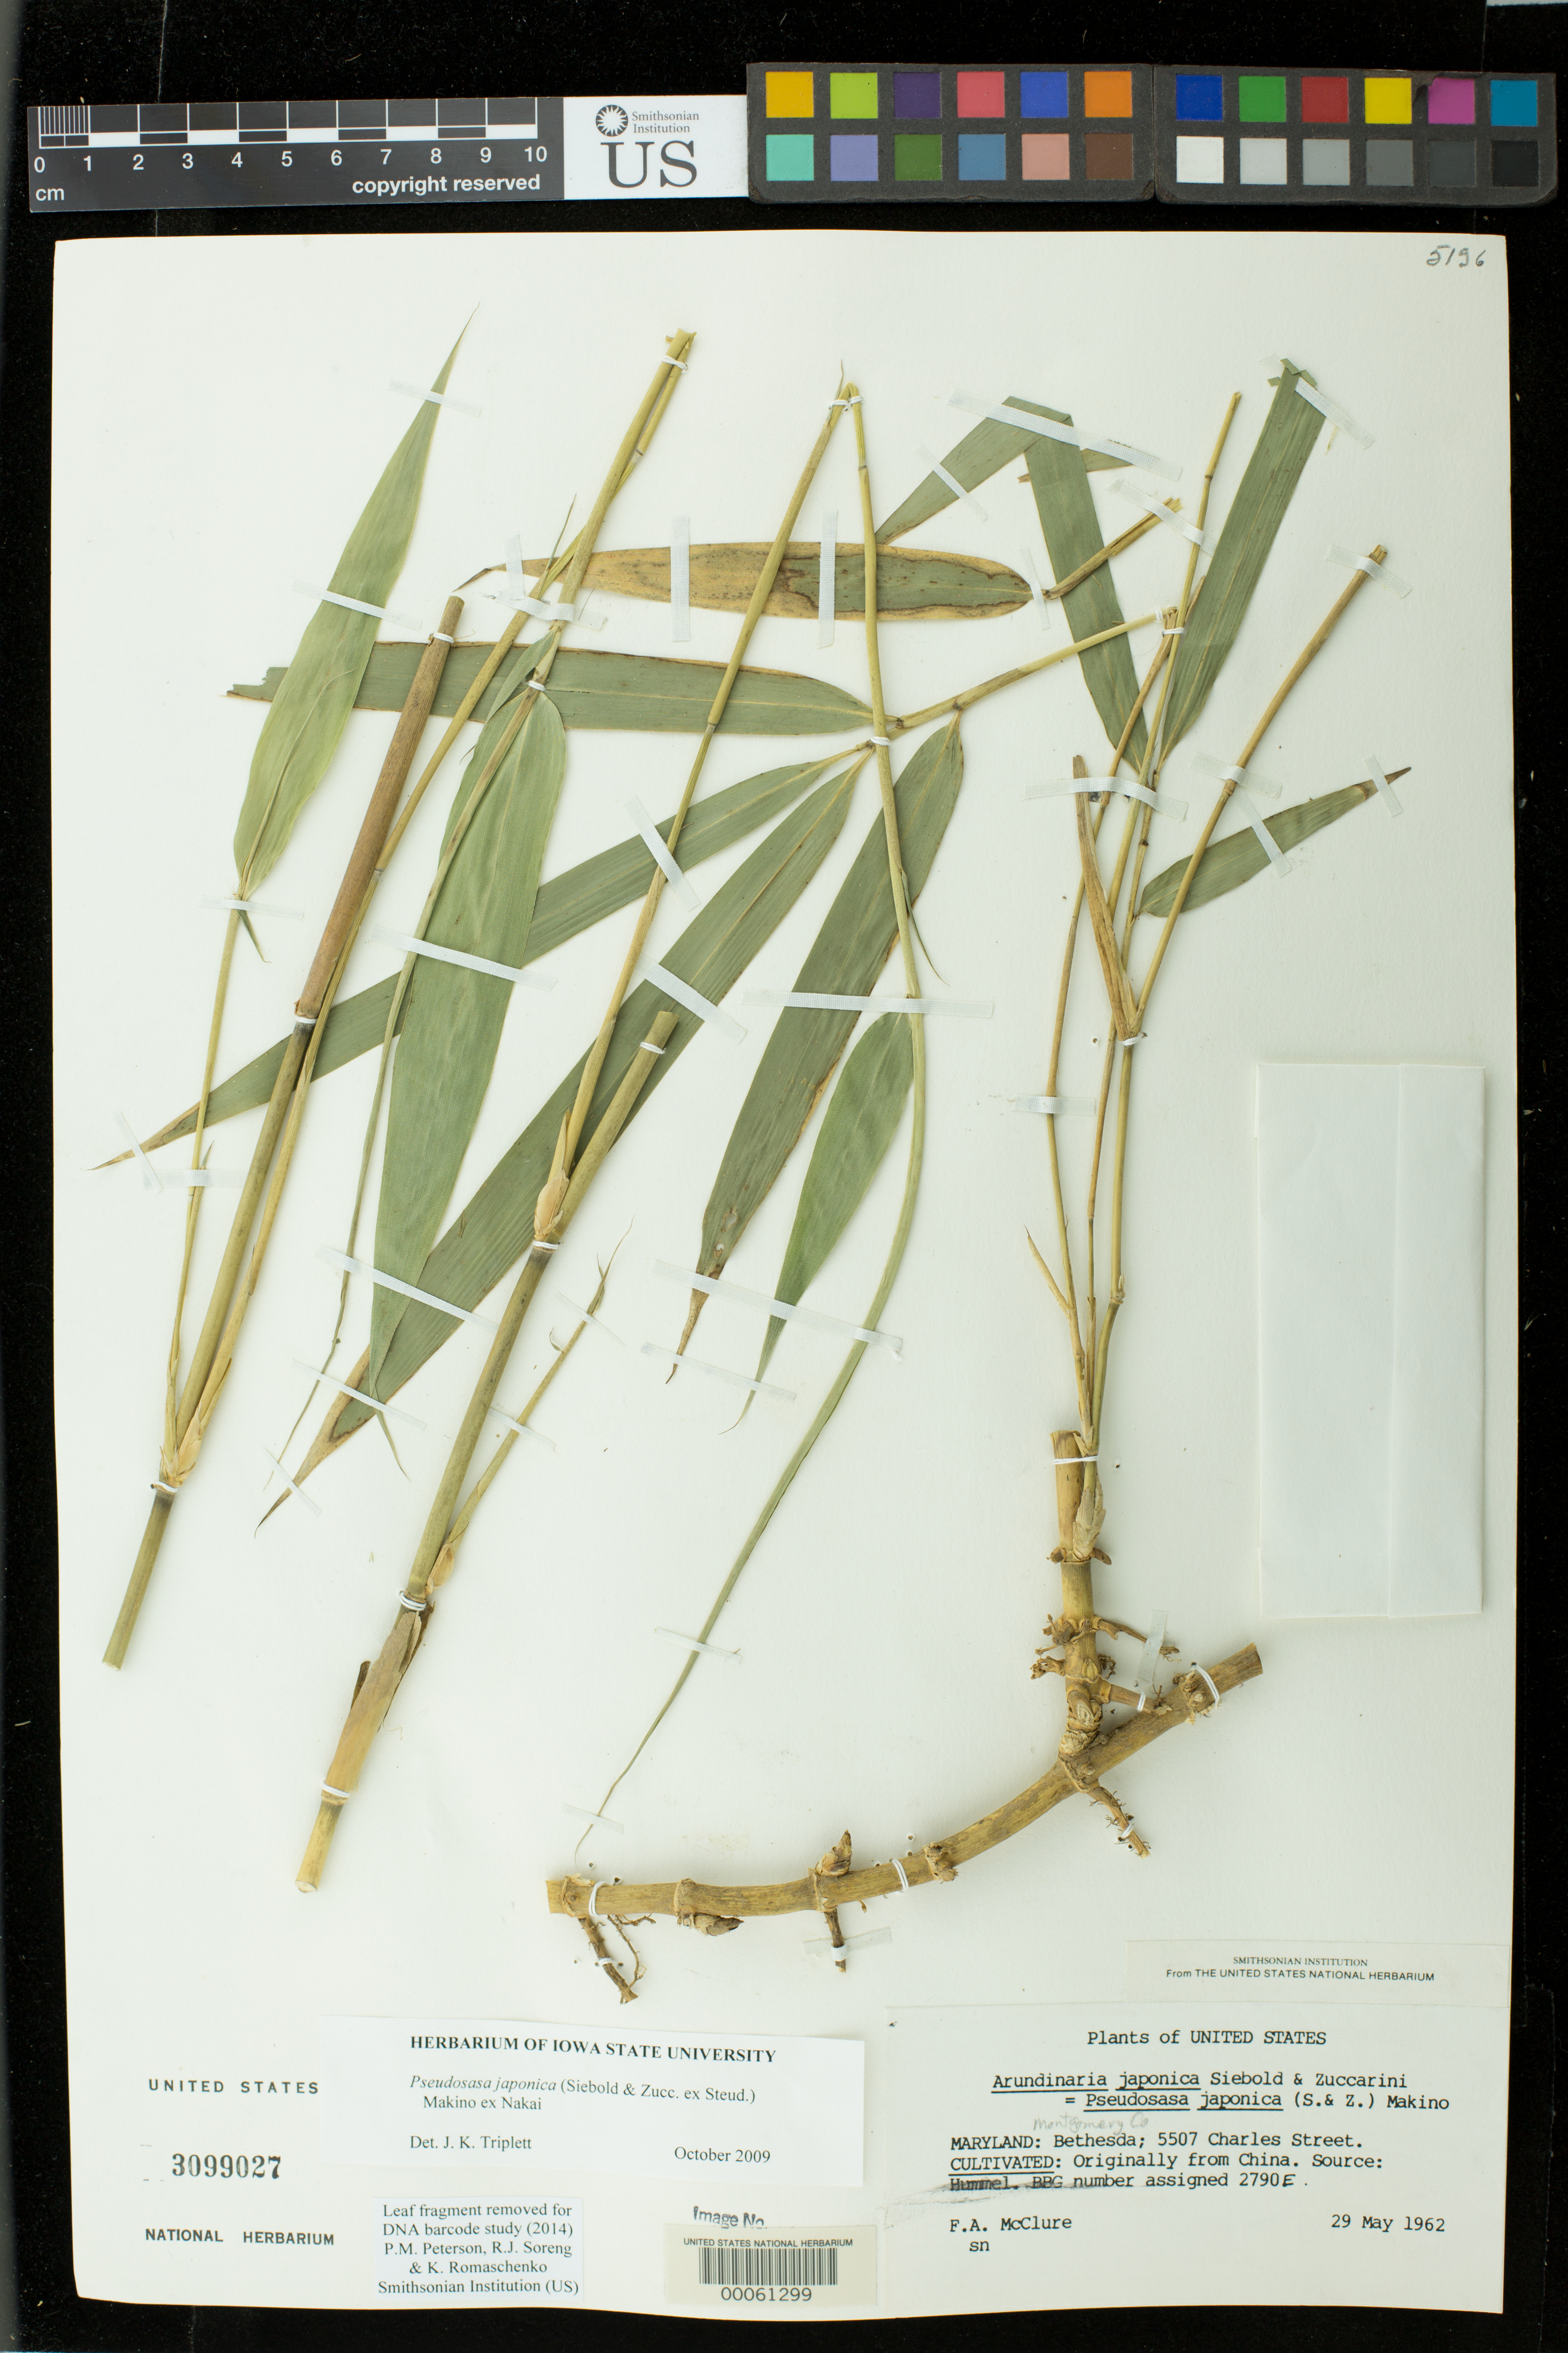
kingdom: Plantae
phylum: Tracheophyta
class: Liliopsida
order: Poales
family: Poaceae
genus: Pseudosasa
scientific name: Pseudosasa japonica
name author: (Siebold & Zucc. ex Steud.) Makino ex Nakai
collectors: F. A. McClure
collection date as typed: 29 May 1962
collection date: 1962-05-29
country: United States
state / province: Maryland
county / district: Montgomery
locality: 5507 Charles Street, Bethesda (McClure's Garden)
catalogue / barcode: US 3099027